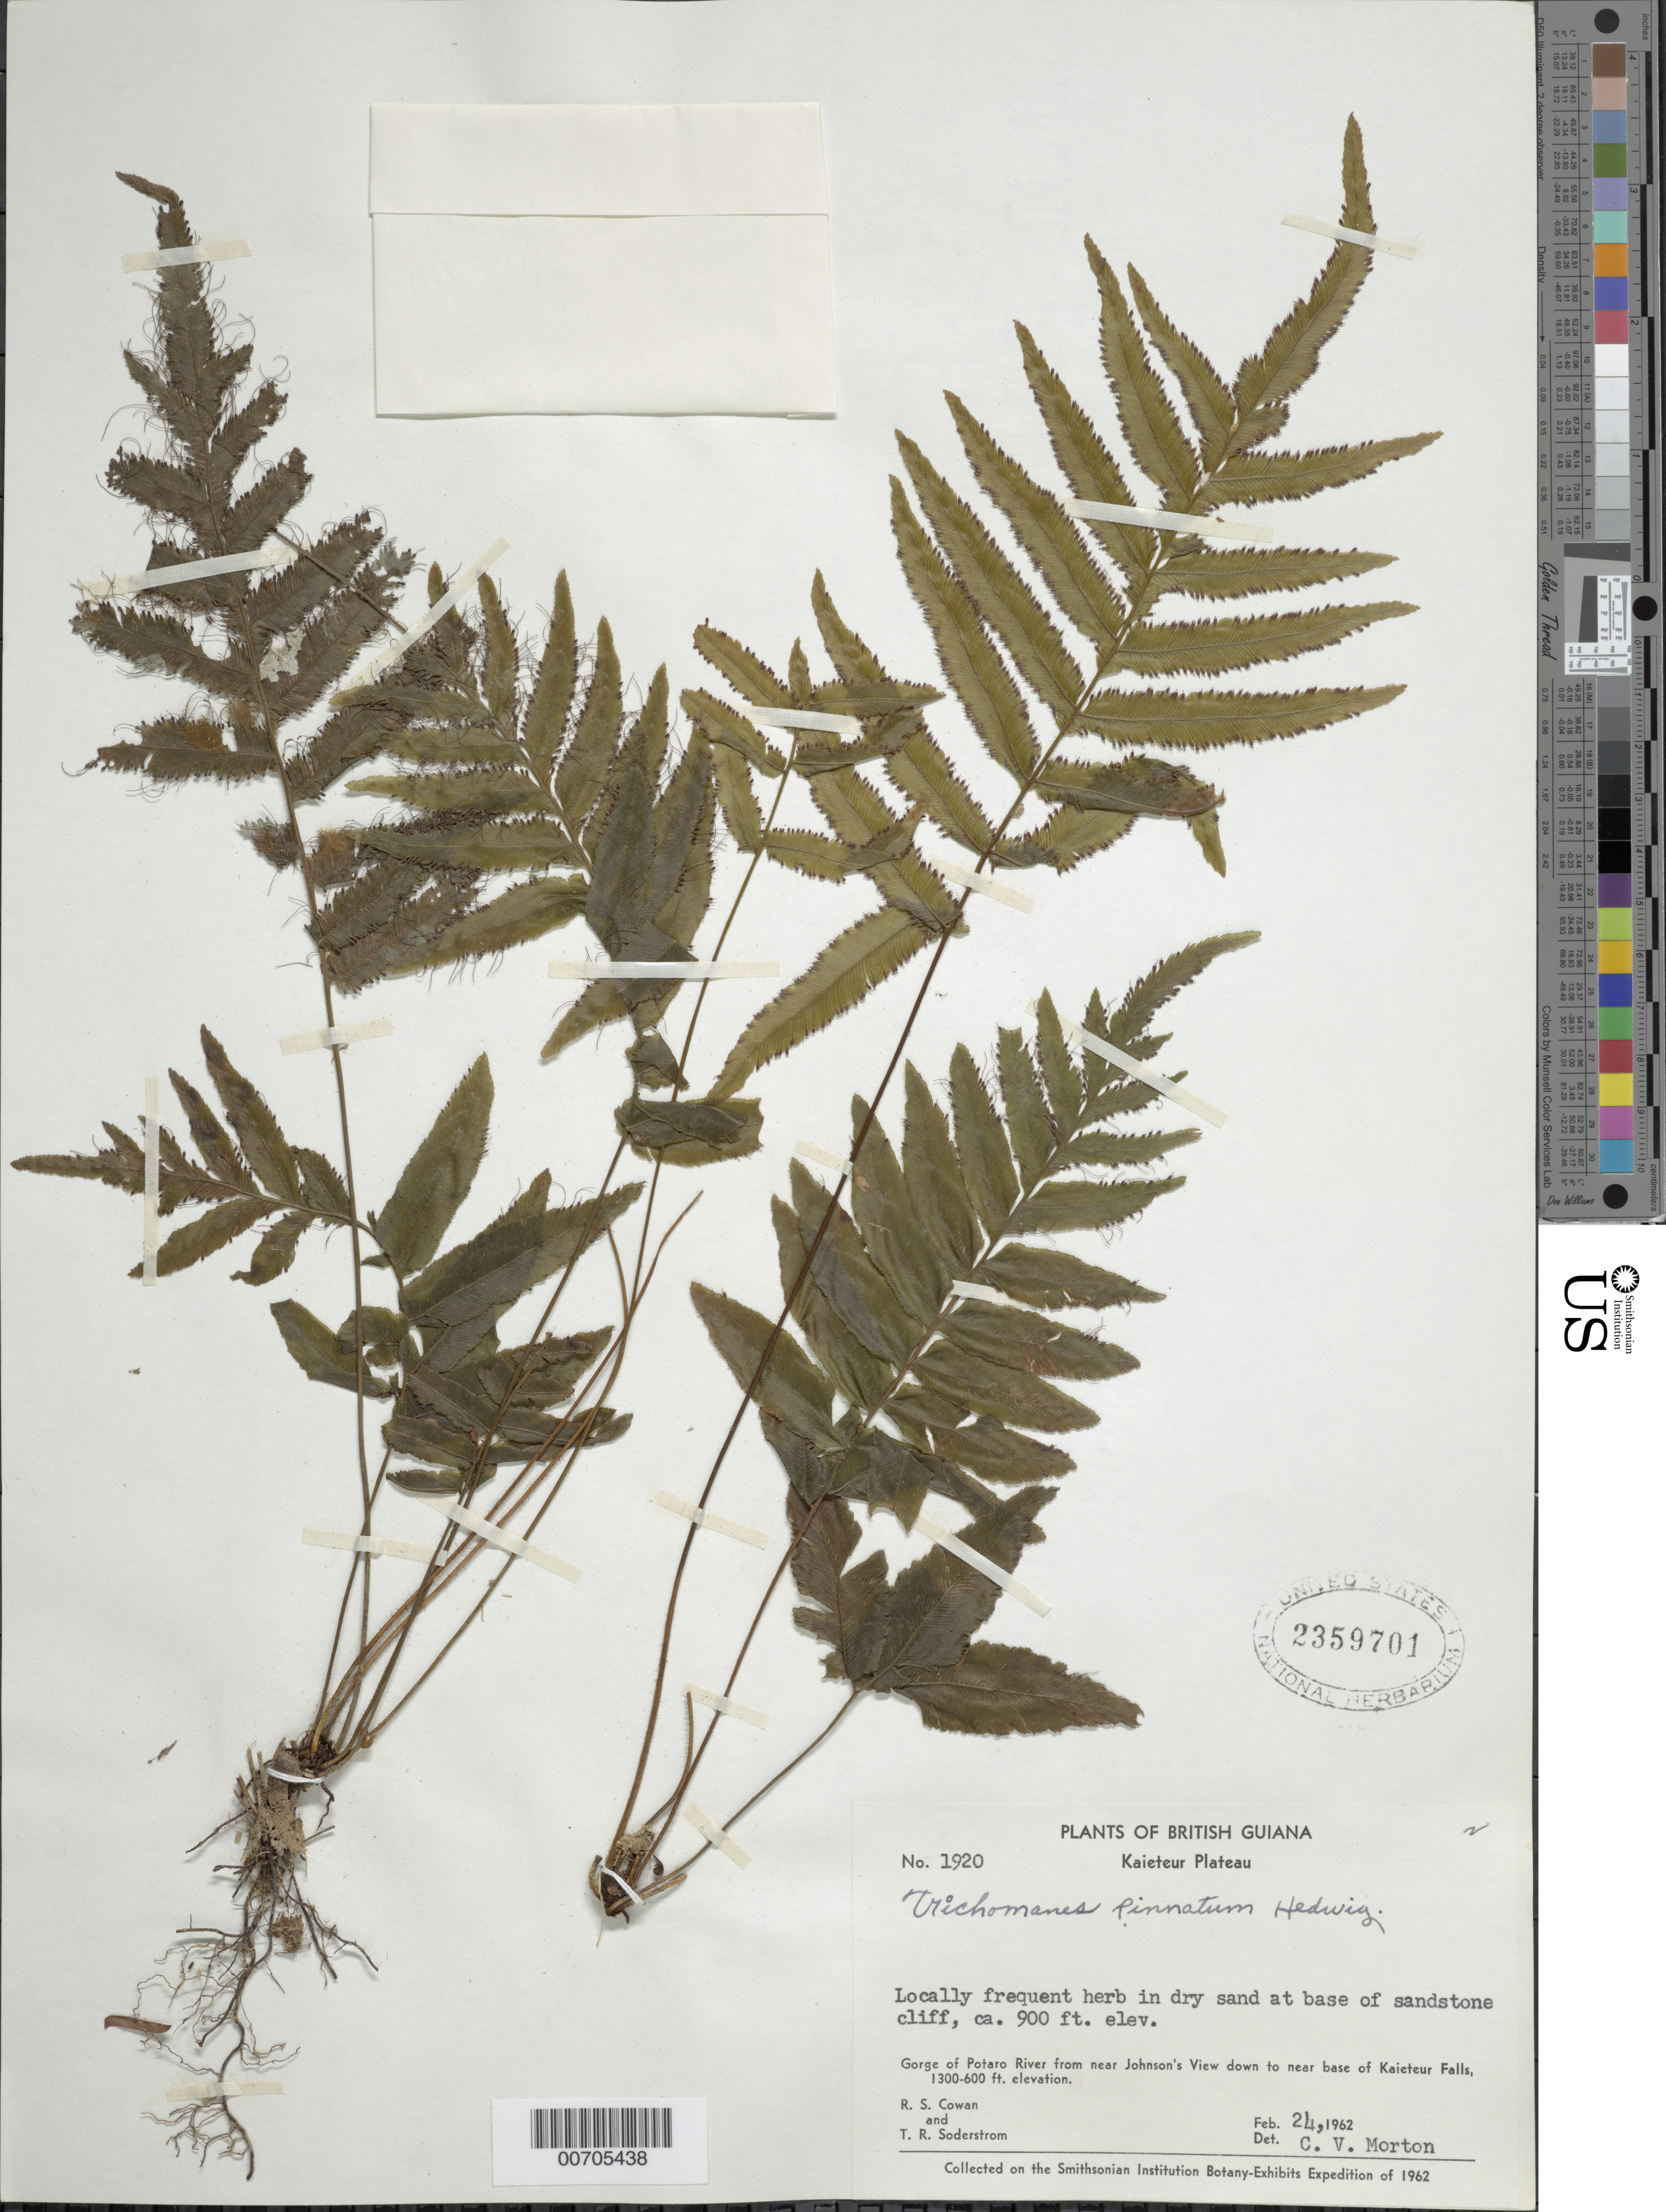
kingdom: Plantae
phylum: Tracheophyta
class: Polypodiopsida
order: Hymenophyllales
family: Hymenophyllaceae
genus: Trichomanes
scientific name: Trichomanes pinnatum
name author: Hedw.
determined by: Morton, C. V.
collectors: R. S. Cowan & T. R. Soderstrom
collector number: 1920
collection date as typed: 24-Feb-62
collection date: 1962-02-24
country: Guyana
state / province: Potaro-Siparuni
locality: Kaieteur Plateau, Kaieteur Falls, Potaro Gorge from Johnson's View to near base of Falls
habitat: Dry sand and base of sandstone cliff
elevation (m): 183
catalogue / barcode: US 2359701